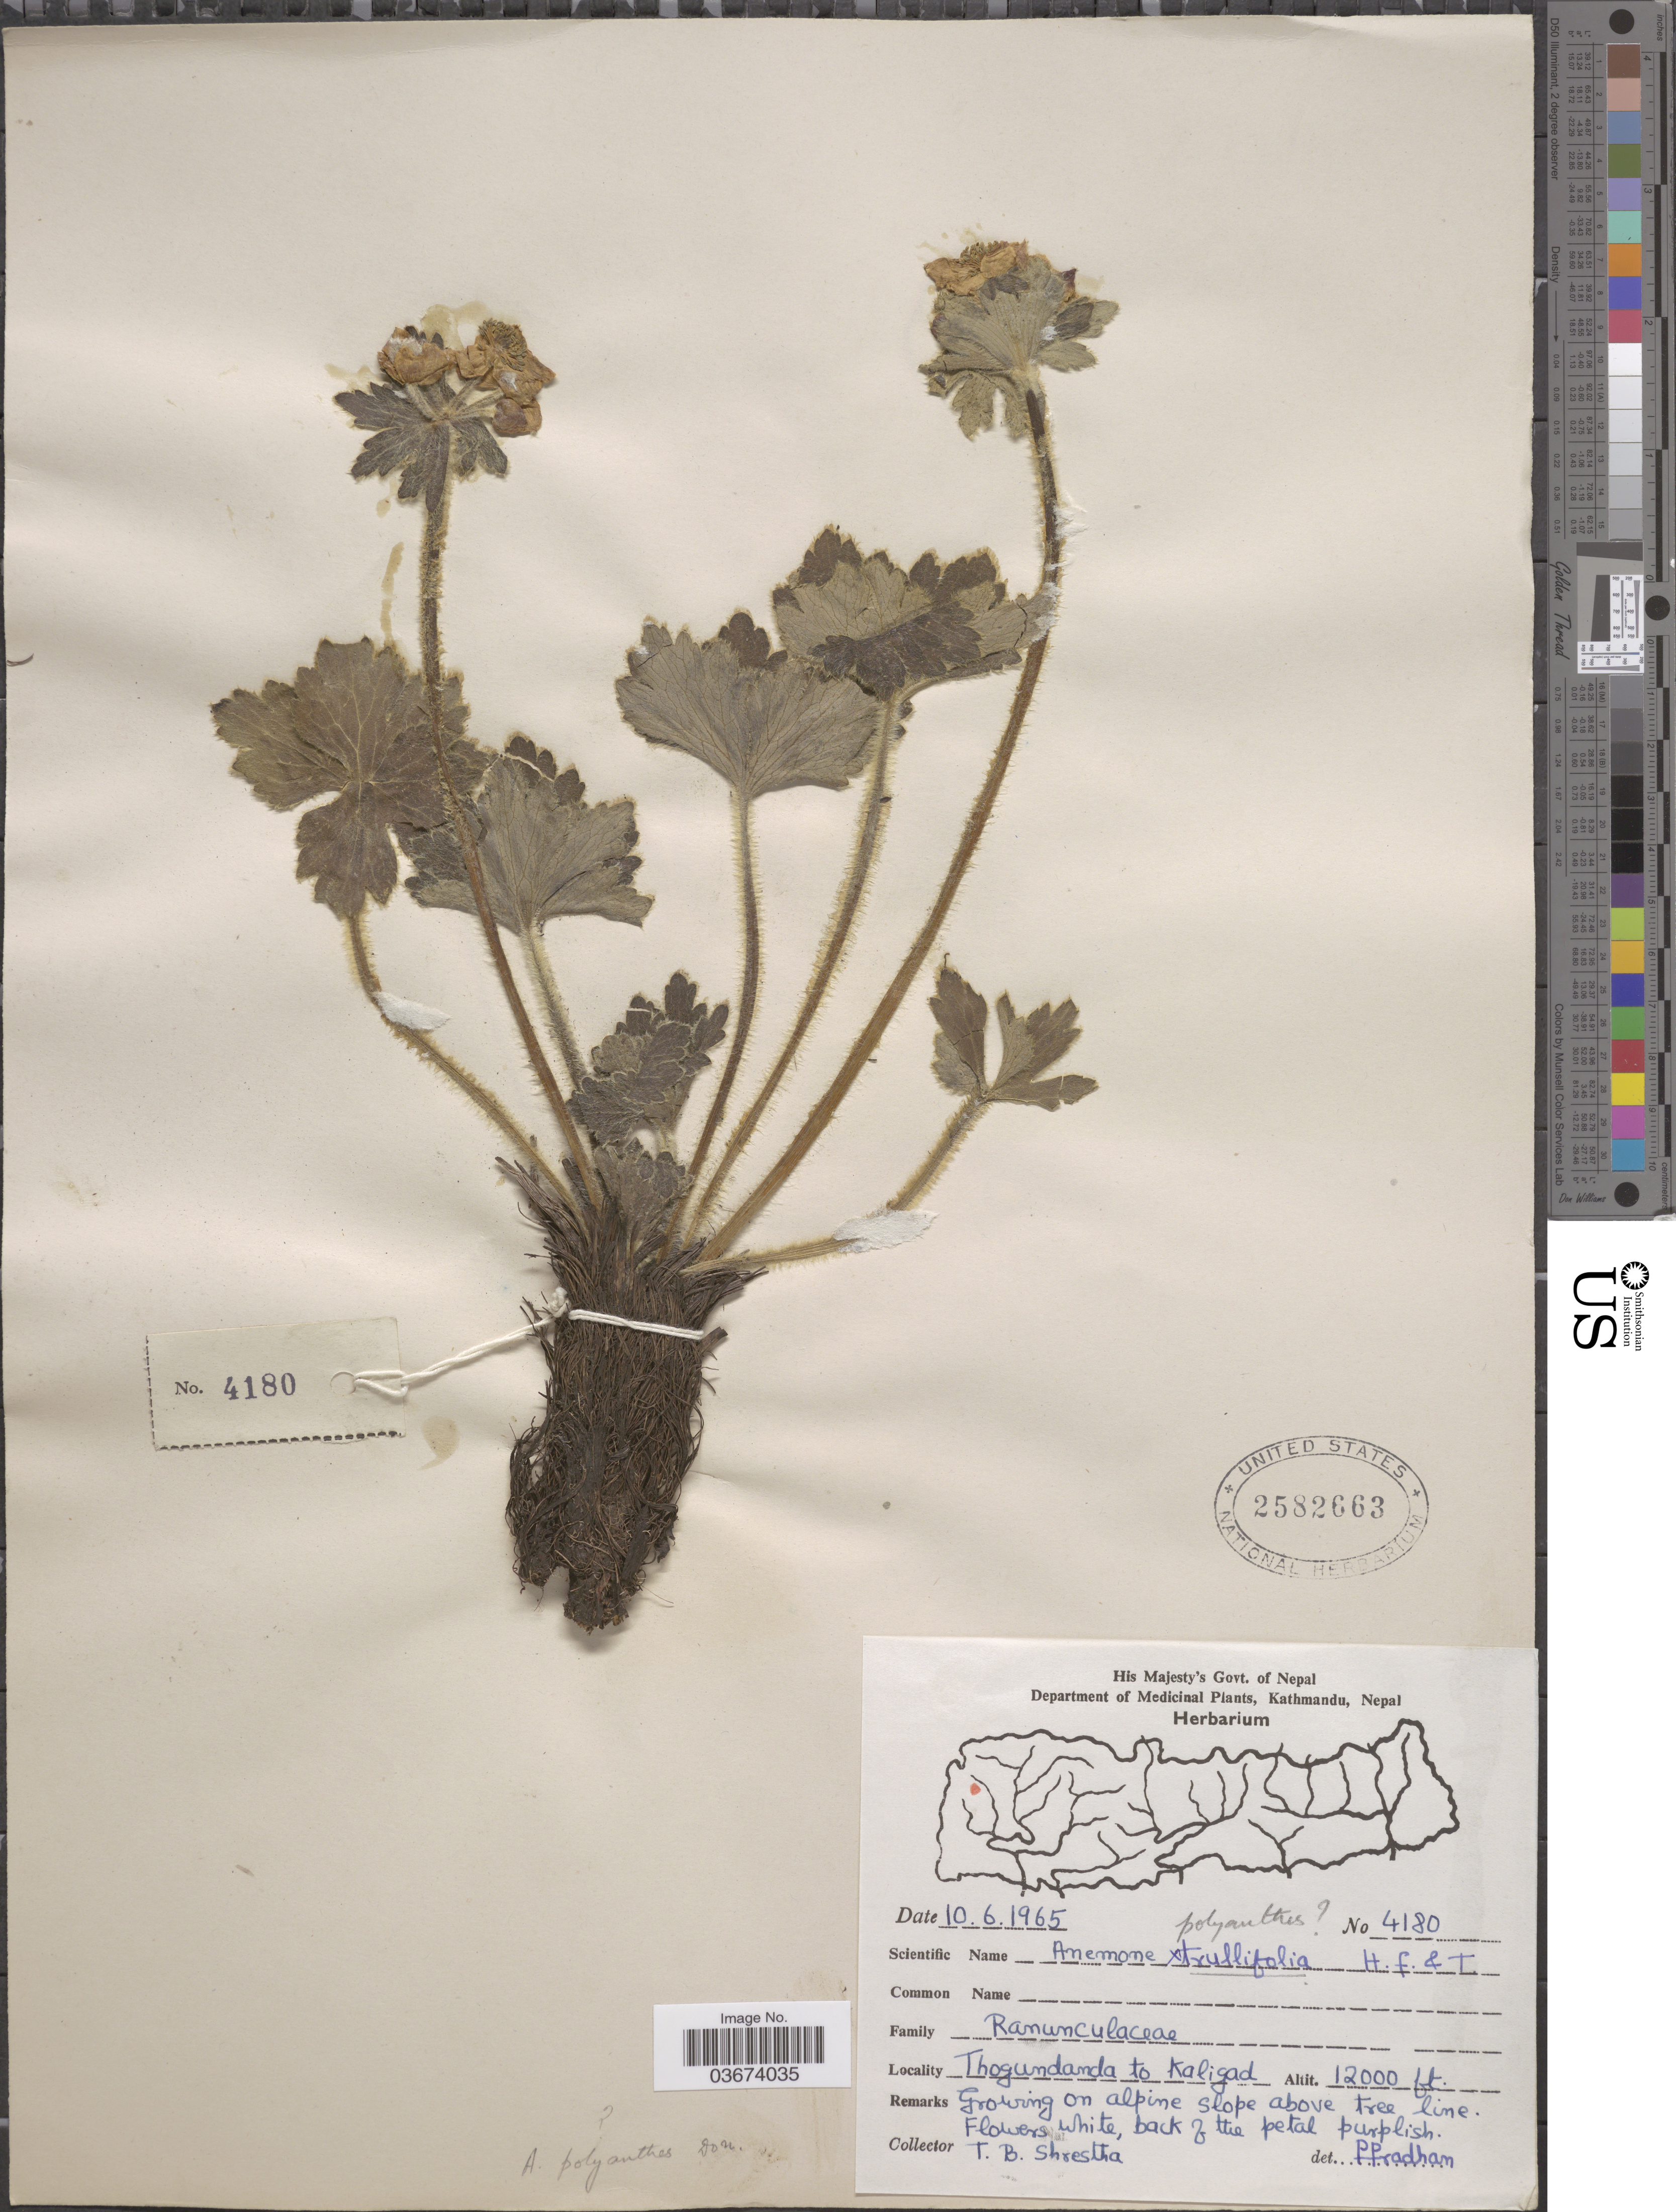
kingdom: Plantae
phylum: Tracheophyta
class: Magnoliopsida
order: Ranunculales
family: Ranunculaceae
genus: Anemone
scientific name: Anemone polyanthes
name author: D. Don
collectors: T. B. Shrestha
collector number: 4180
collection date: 1965-06-10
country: Nepal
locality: Thogundamda to Kaligad.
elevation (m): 3658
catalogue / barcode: US 2582663